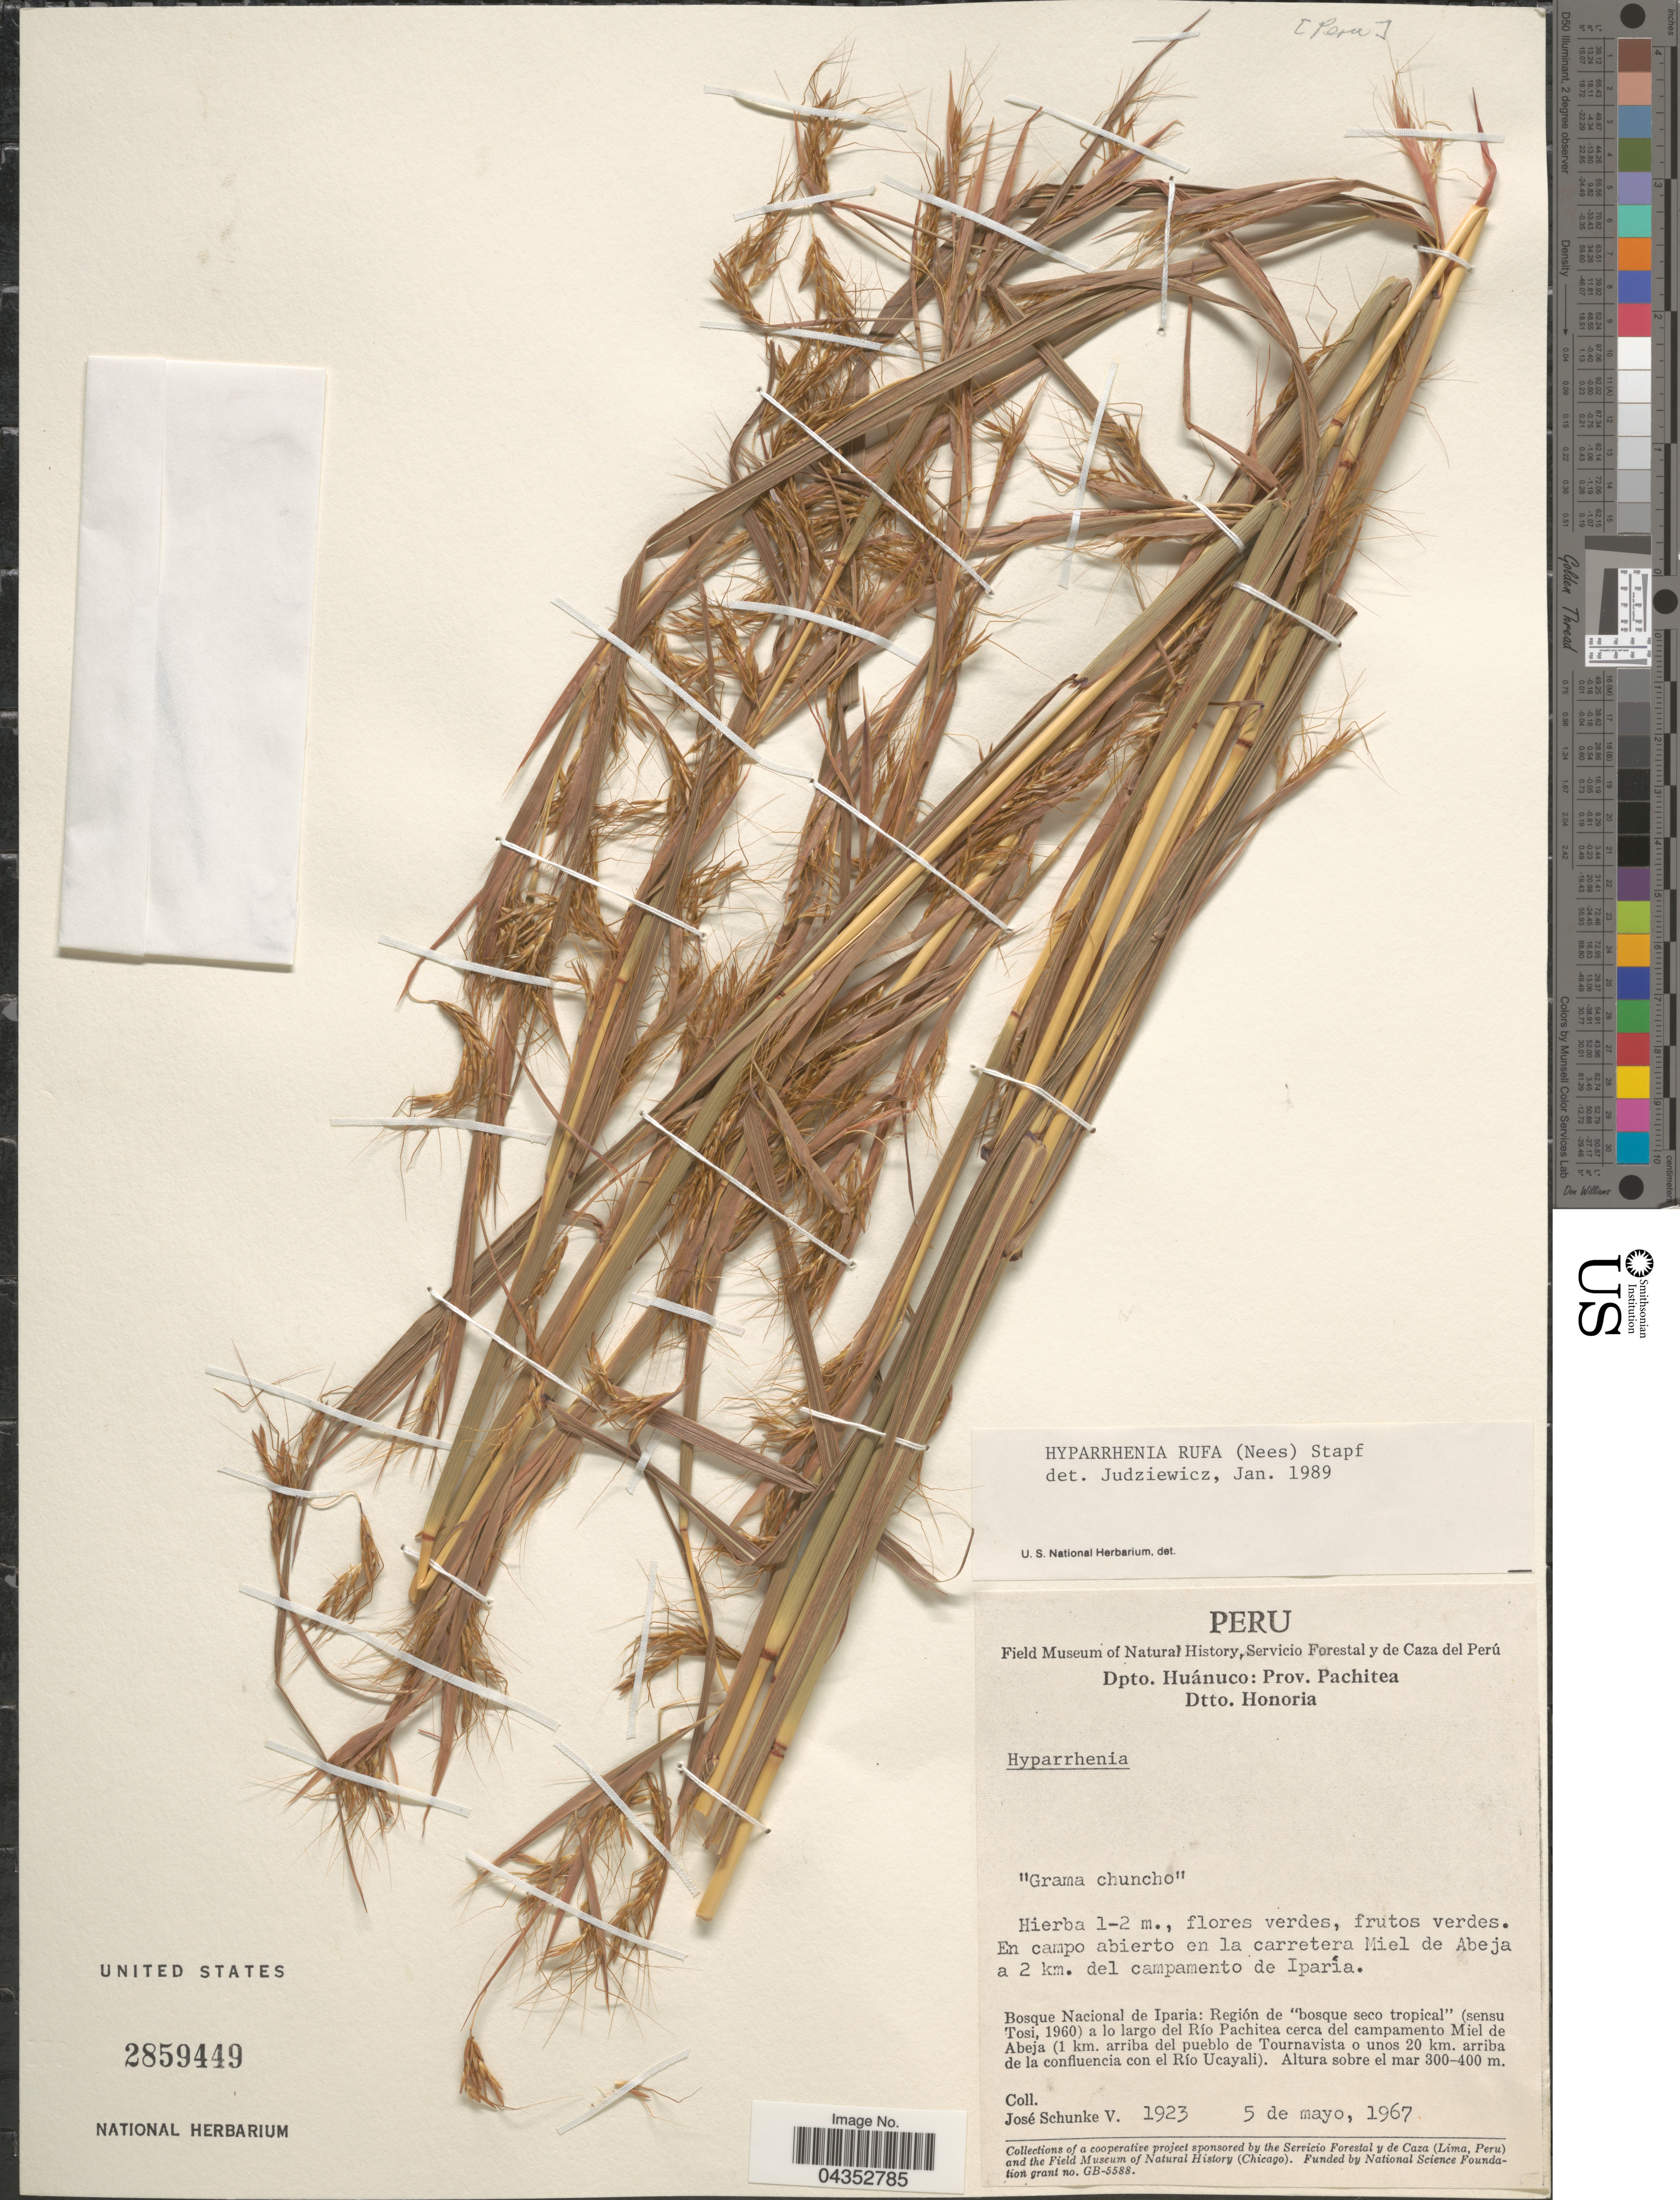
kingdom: Plantae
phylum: Tracheophyta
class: Liliopsida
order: Poales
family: Poaceae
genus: Hyparrhenia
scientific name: Hyparrhenia rufa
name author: (Nees) Stapf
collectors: J. Schunke Vigo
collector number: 1923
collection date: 1967-05-05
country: Peru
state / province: Huánuco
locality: Dpto. Huánuco: Prov. Pachitea. Dtto. Honoria. En campo abierto en la carretera Miel de Abeja a 2 km. del campamento de Iparía. Bosque Nacional de Iparia: Región de "bosque seco tropical" (sensu Tosi, 1960) a lo largo del Río Pachitea cerca del campamento Miel de Abeja (1 km. arriba del pueblo de Tournavista o unos 20 km. arriba de la confluencia con el Río Ucayali).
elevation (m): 300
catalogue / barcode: US 2859449